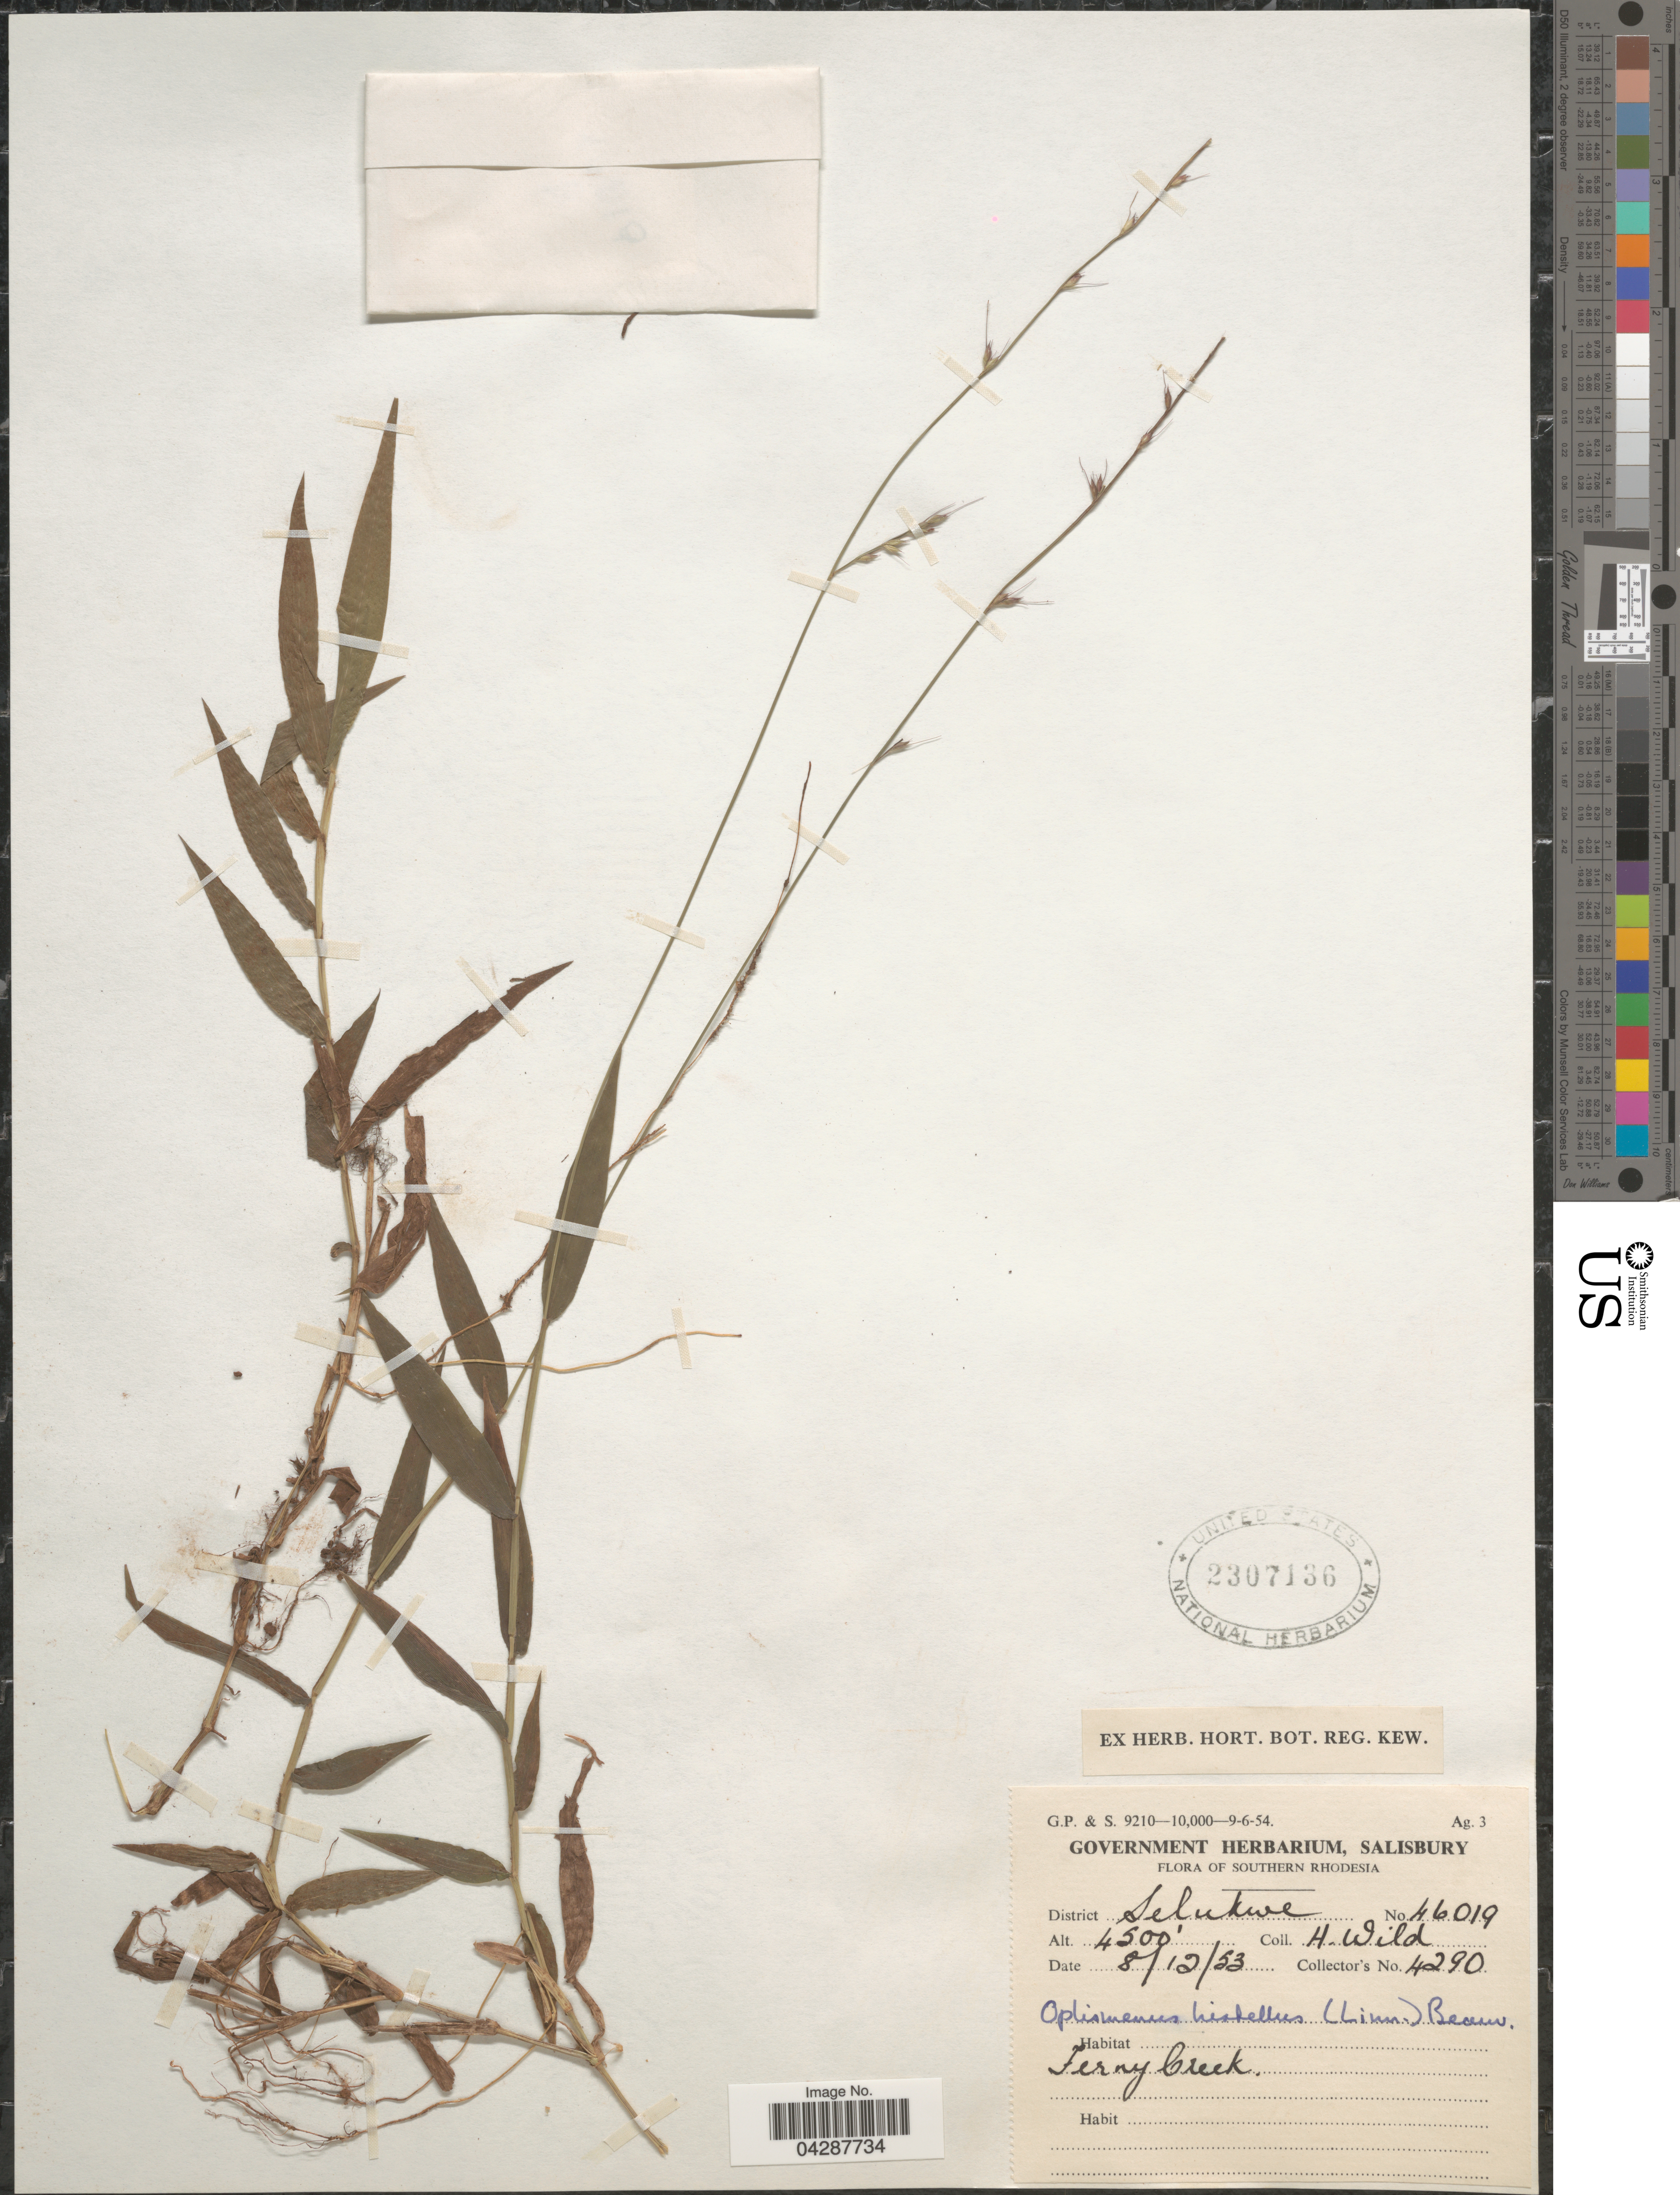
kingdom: Plantae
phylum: Tracheophyta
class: Liliopsida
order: Poales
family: Poaceae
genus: Oplismenus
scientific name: Oplismenus hirtellus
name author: (L.) P. Beauv.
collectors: H. Wild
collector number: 4290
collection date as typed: Transcribed d/m/y: 8/12/53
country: Zimbabwe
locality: Southern Rhodesia. District Selukwe. Ferny Creek.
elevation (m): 1372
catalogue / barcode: US 2307136